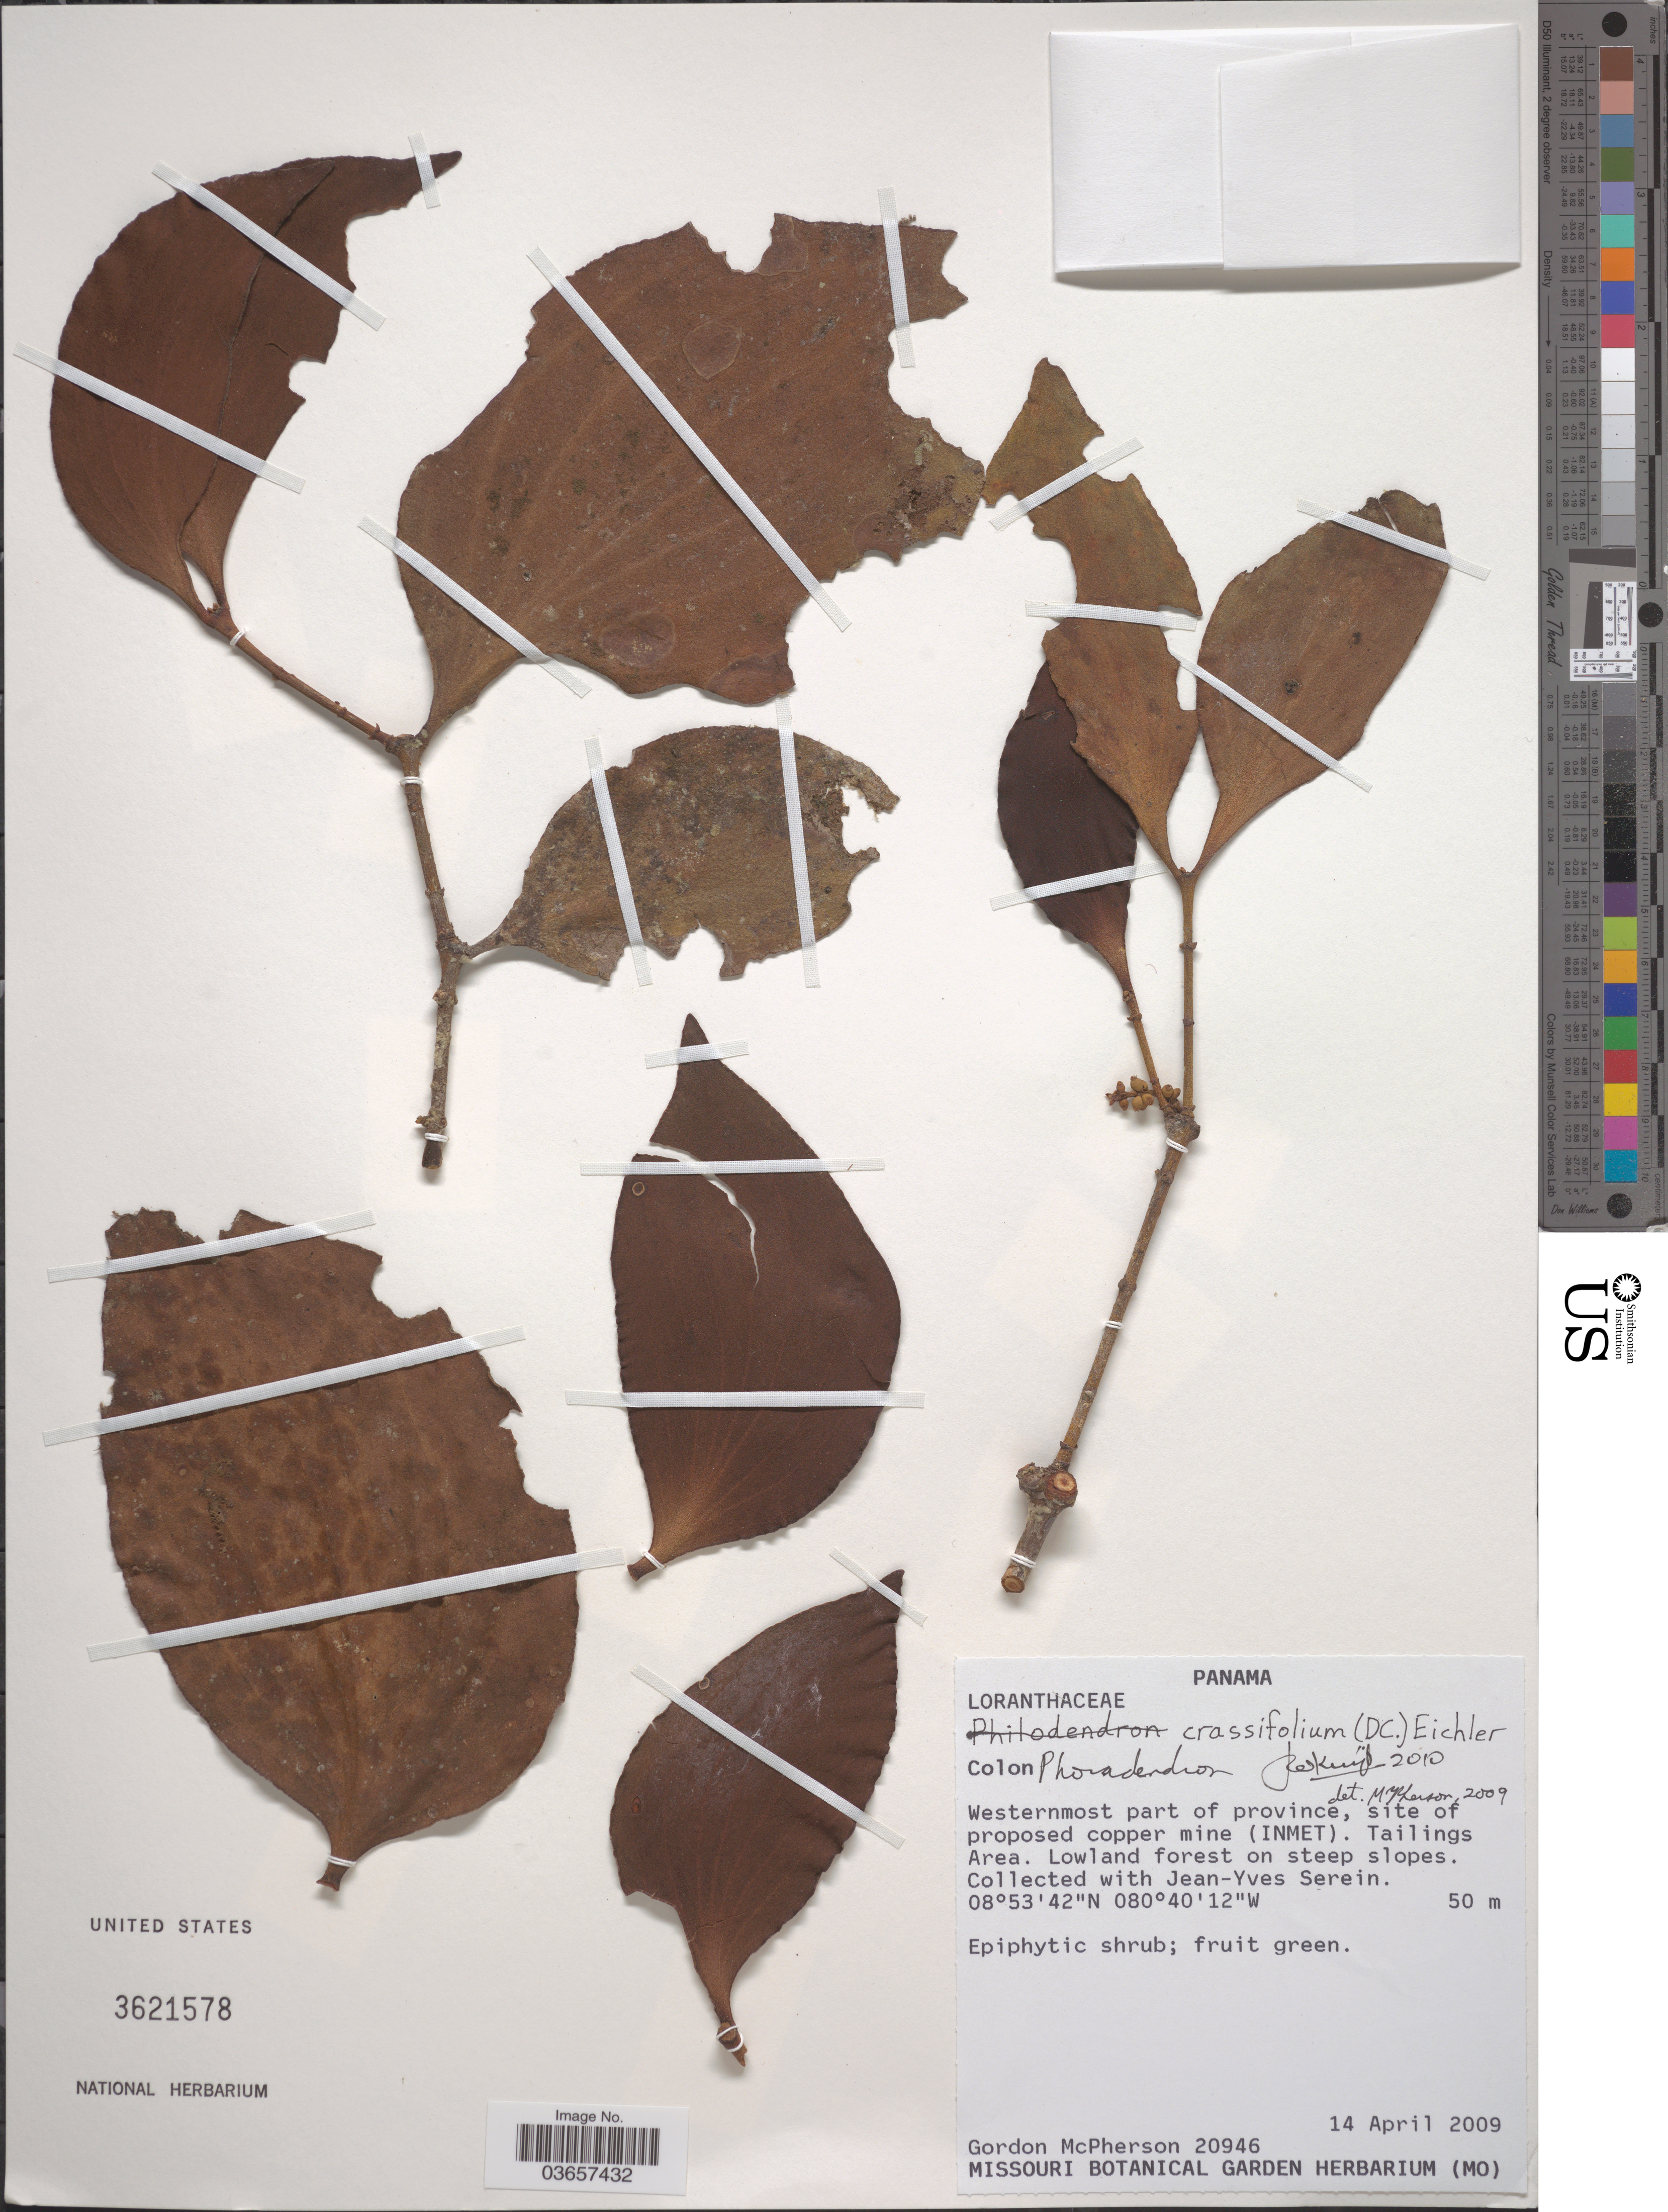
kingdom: Plantae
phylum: Tracheophyta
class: Magnoliopsida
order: Santalales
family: Viscaceae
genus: Phoradendron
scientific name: Phoradendron crassifolium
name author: (Pohl ex DC.) Eichler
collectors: G. McPherson & J. Serein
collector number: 20946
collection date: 2009-04-14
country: Panama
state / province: Colón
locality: Westernmost part of province, site of proposed copper mine (INMET). Tailings Area.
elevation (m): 50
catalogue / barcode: US 3621578